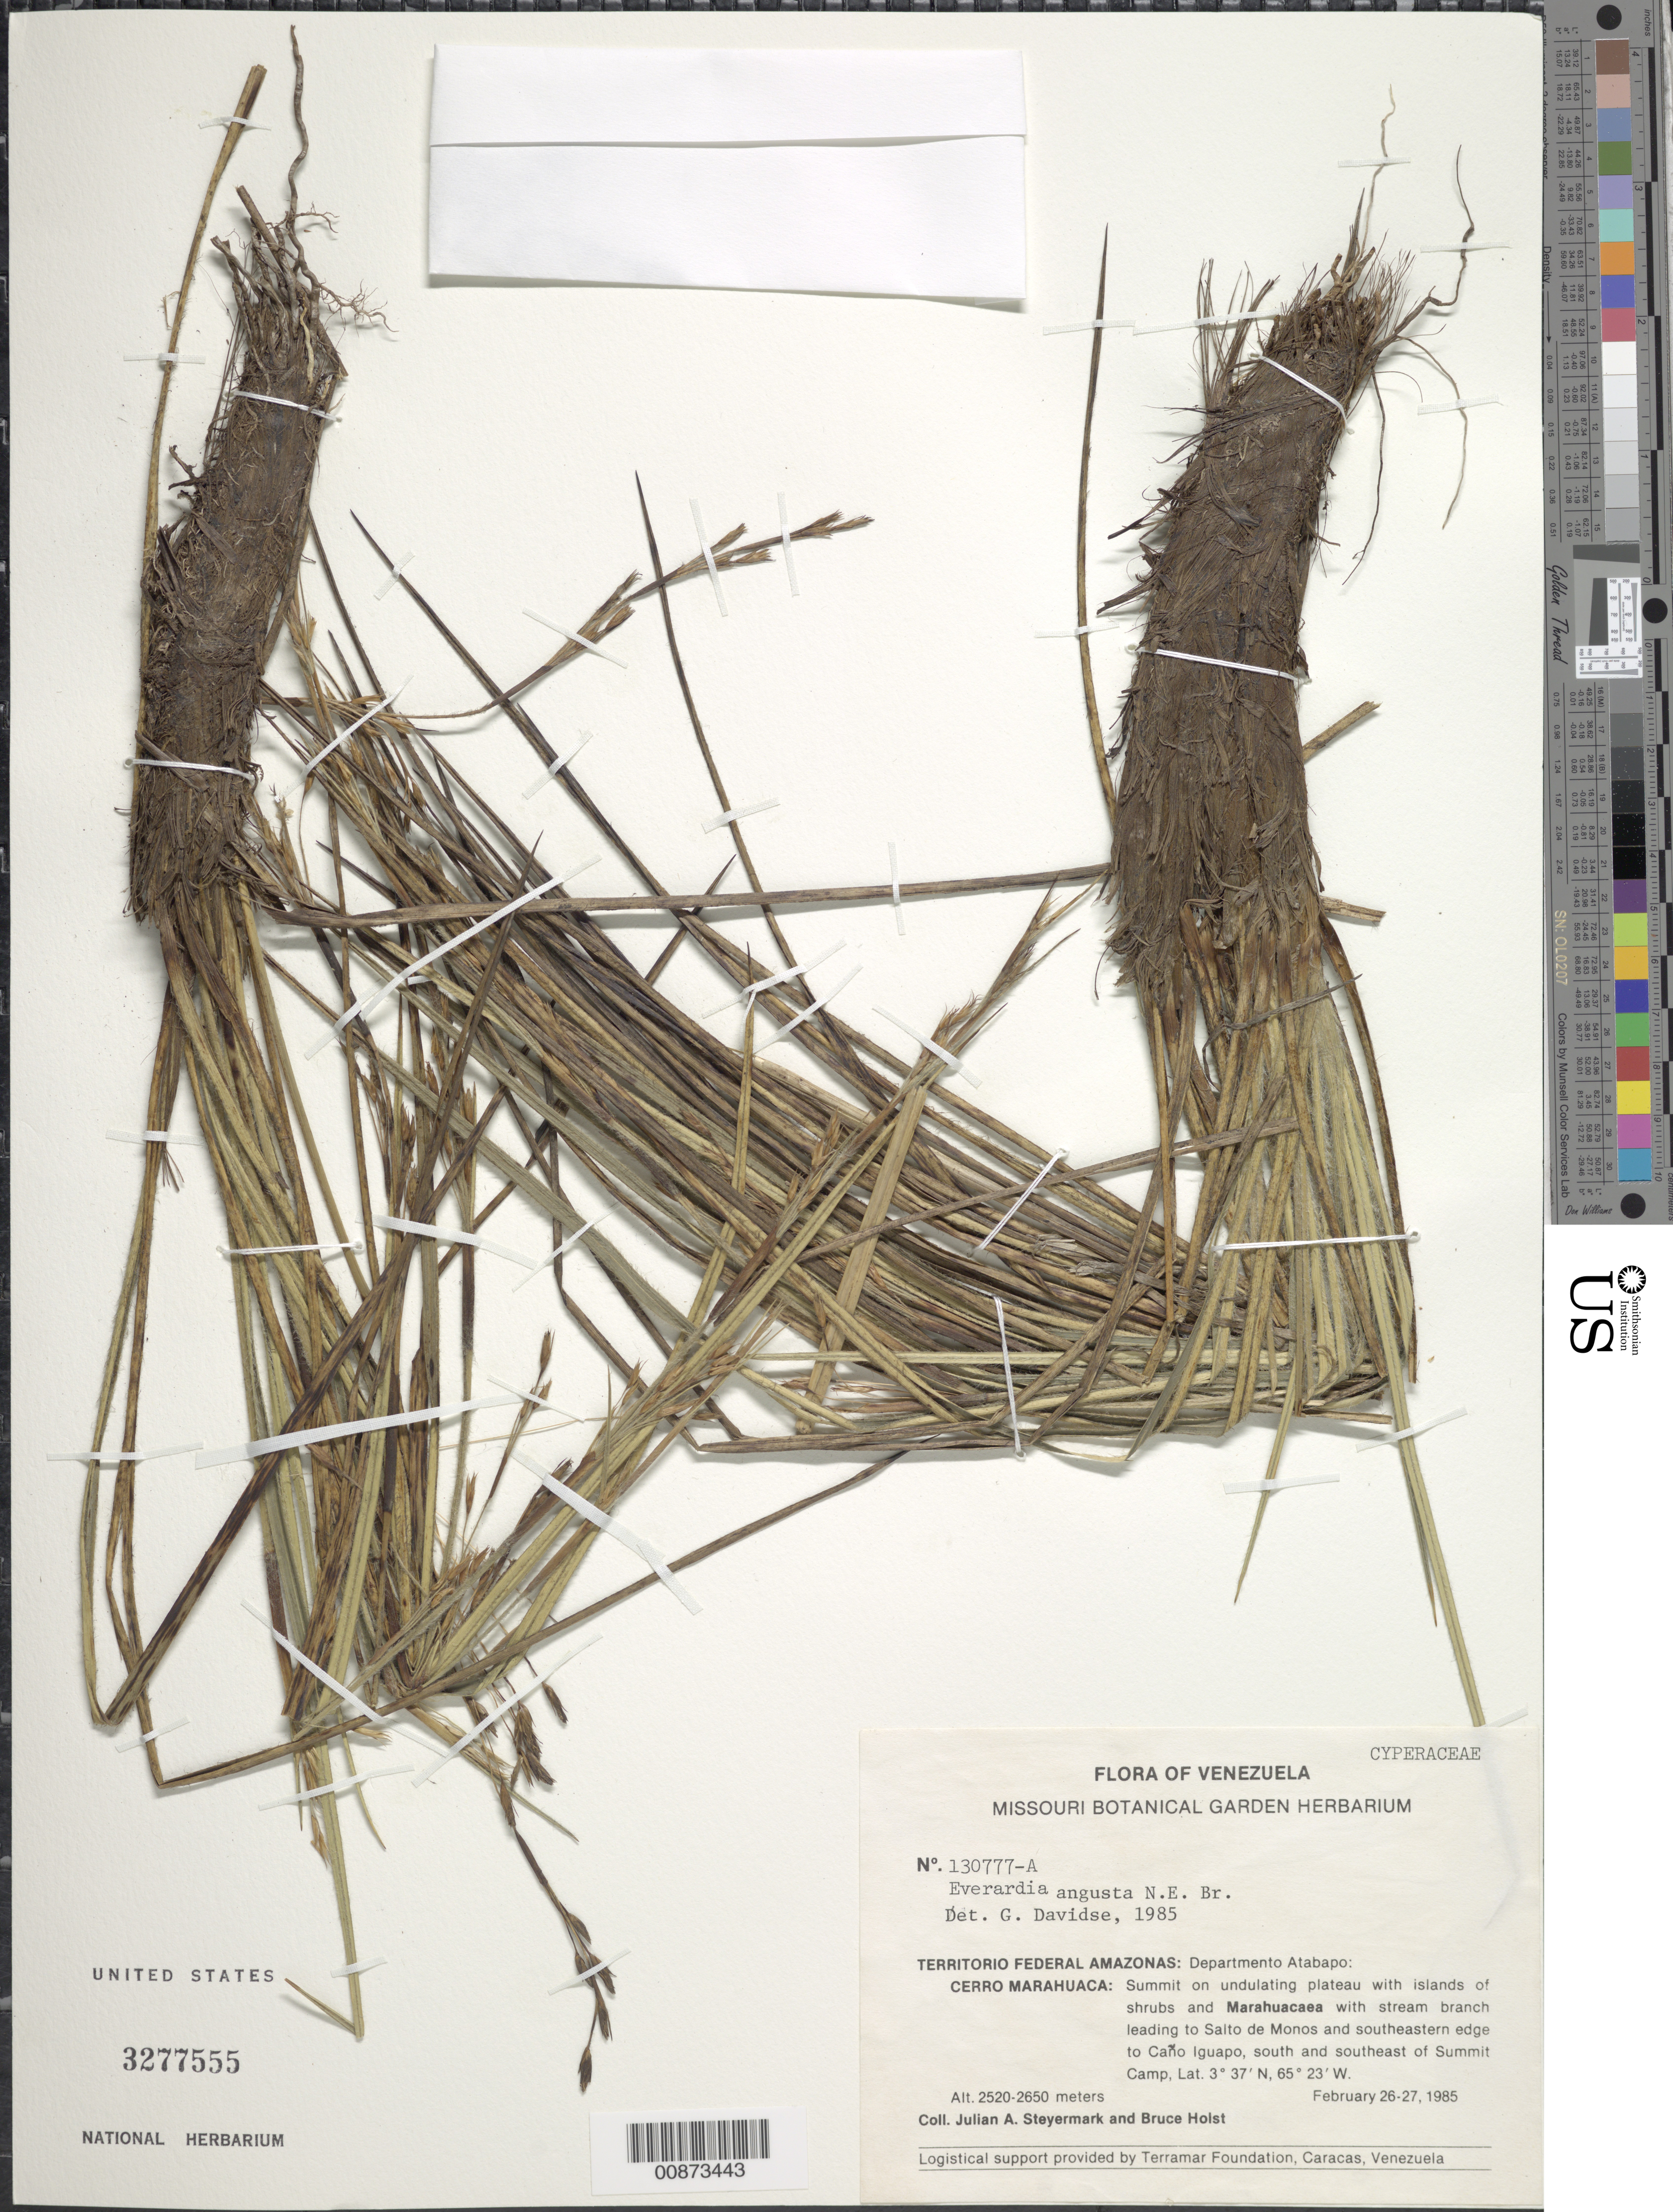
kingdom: Plantae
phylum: Tracheophyta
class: Liliopsida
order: Poales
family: Cyperaceae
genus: Cephalocarpus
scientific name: Cephalocarpus angustus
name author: (N.E. Br.) S.M. Costa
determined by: Strong, Mark T., (BOT), Smithsonian Institution - National Museum of Natural History (UNITED STATES)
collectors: J. Steyermark & B. Holst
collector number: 130777 A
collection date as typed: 26-Feb-85 to 27-Feb-85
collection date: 1985-02-26/1985-02-27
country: Venezuela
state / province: Amazonas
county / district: Atabapo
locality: Cerro Marahuaca: stream branch leading to Salto de Monos and SE edge to Caño Iguapo, S and SE of Summit Camp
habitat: Summit on undulating plateau with islands of shrubs and Maraehuacaea.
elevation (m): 2520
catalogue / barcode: US 3277555